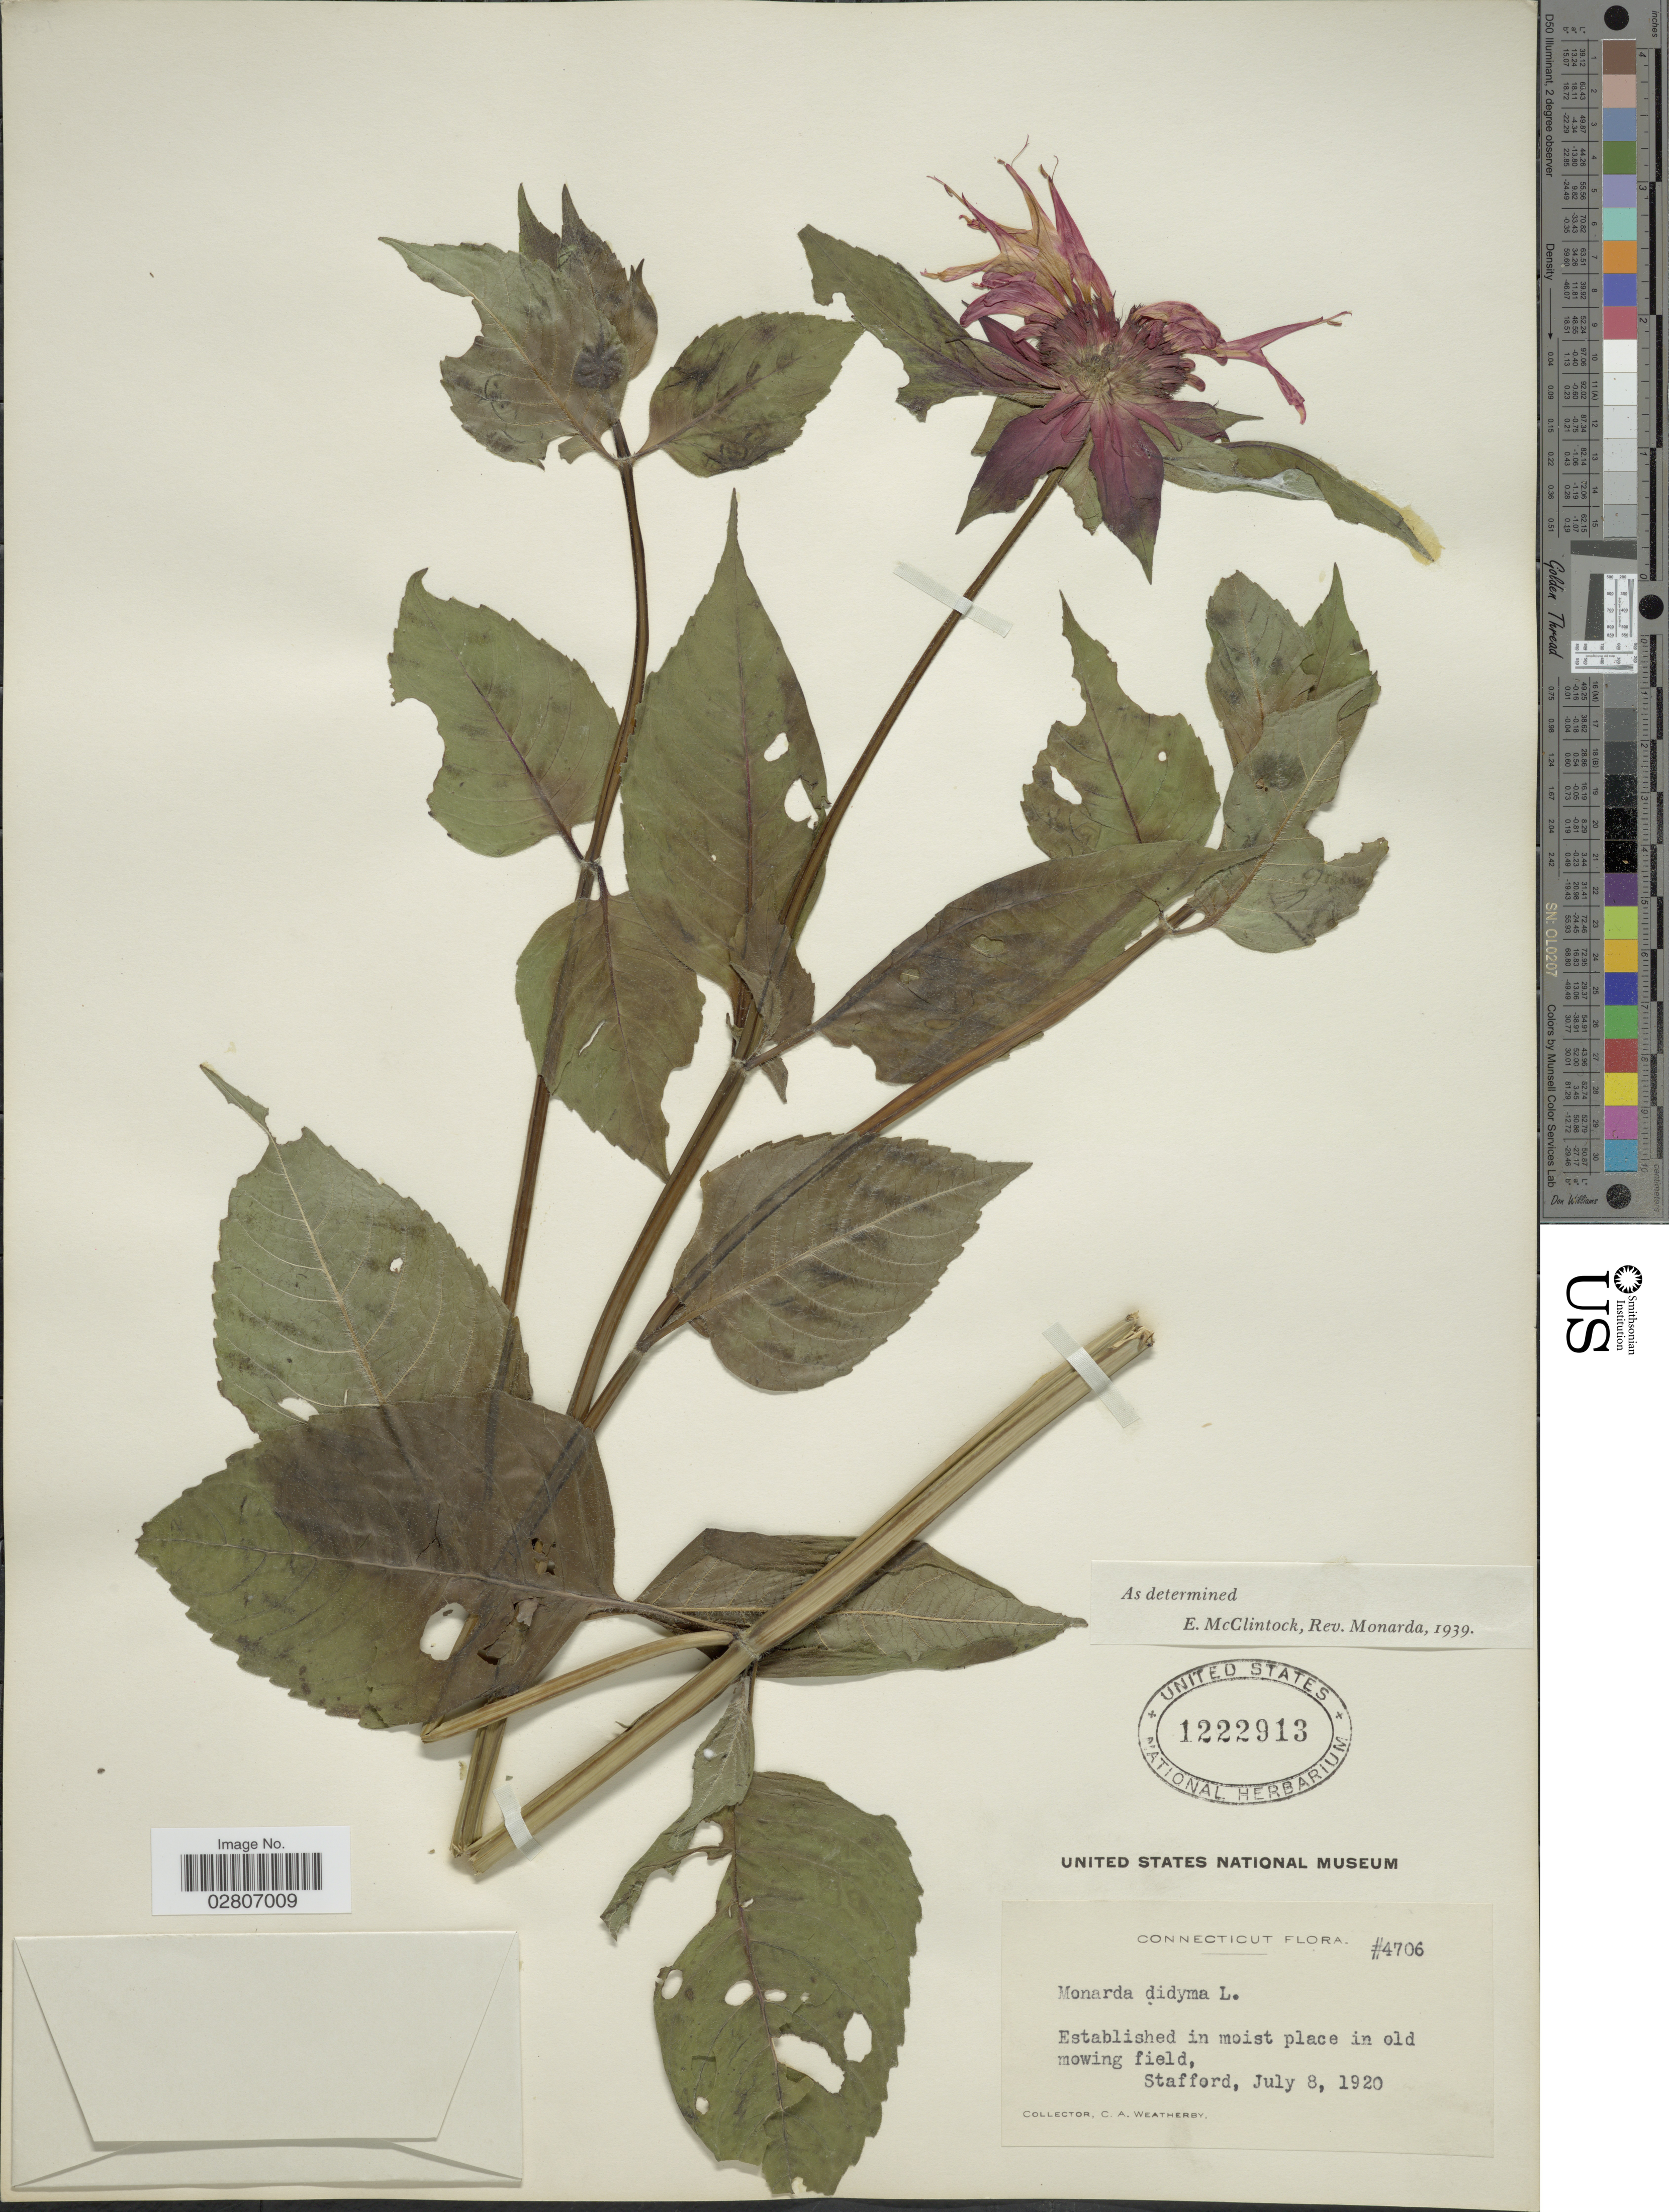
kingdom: Plantae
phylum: Tracheophyta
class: Magnoliopsida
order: Lamiales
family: Lamiaceae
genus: Monarda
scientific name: Monarda didyma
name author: L.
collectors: C. A. Weatherby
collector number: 4706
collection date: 1920-07-08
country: United States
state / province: Connecticut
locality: Established in moist place in old mowing field, Staffard.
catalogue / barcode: US 1222913